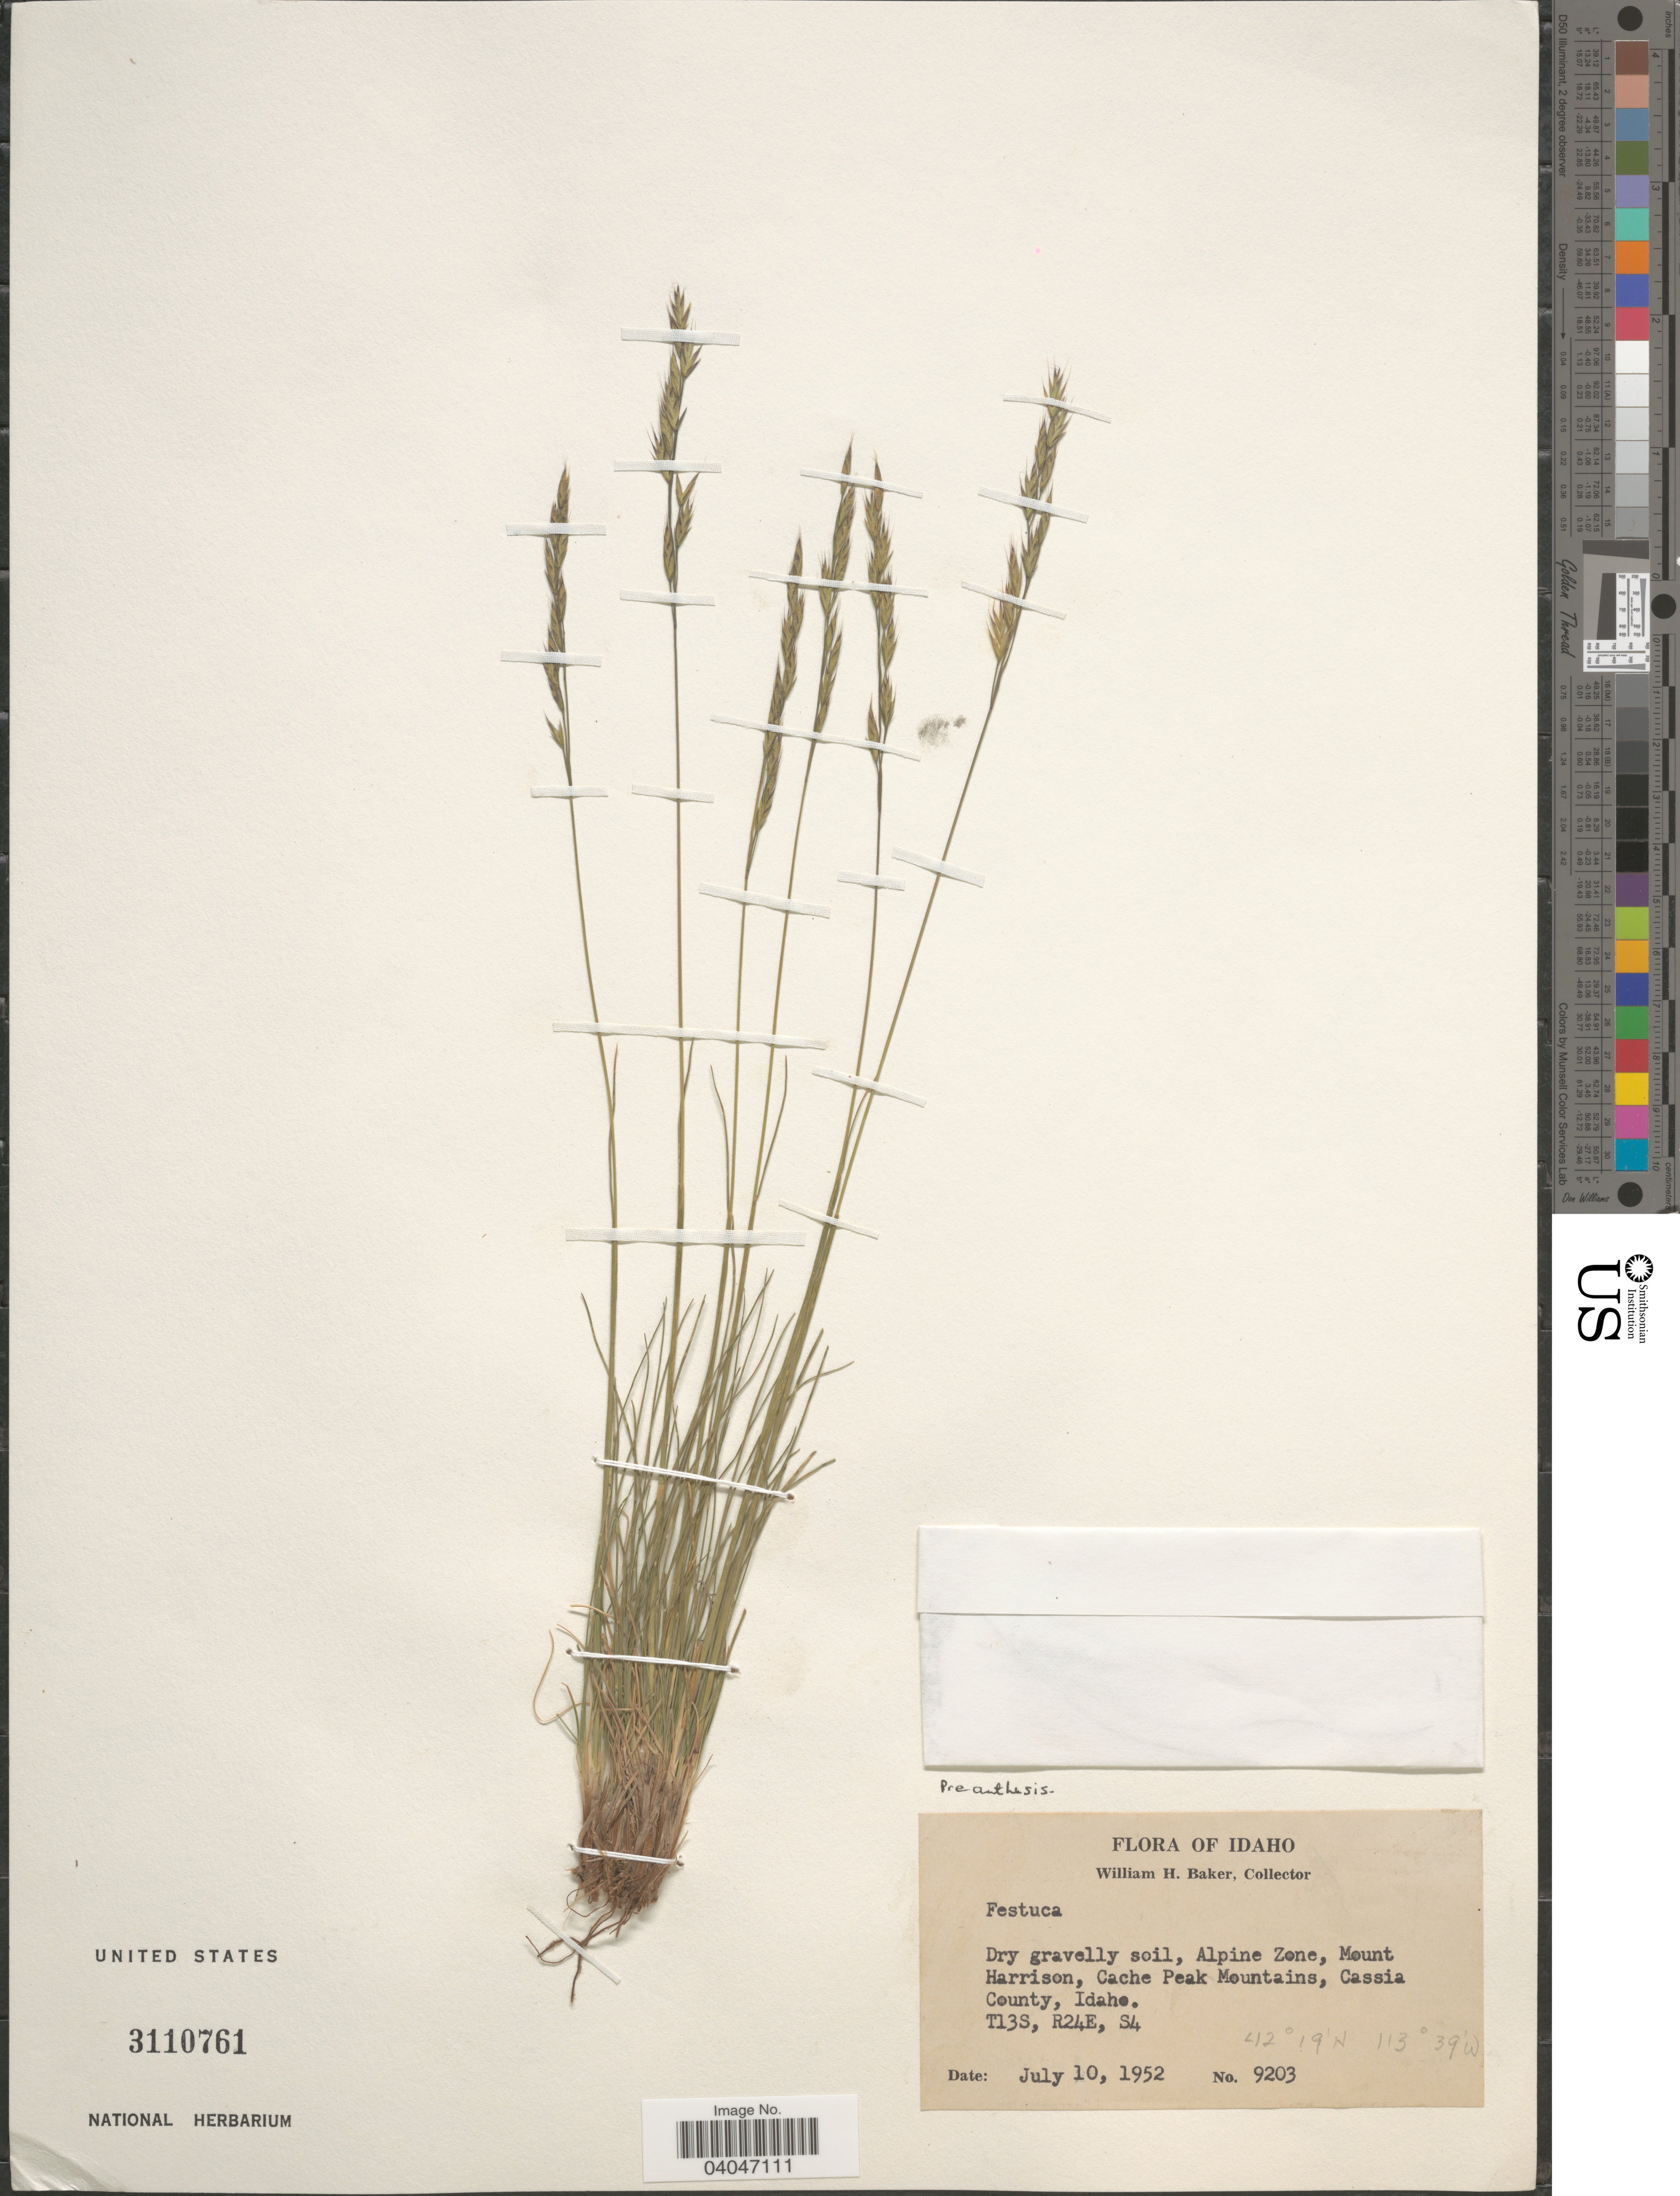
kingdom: Plantae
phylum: Tracheophyta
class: Liliopsida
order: Poales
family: Poaceae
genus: Festuca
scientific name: Festuca sp.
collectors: W. H. Baker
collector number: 9203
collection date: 1952-07-10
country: United States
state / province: Idaho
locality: Dry gravelly soil, Alpine Zone, Mount Harrison, Cache Peak Mountains, Cassia County. T13S, R24E, S4.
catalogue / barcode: US 3110761